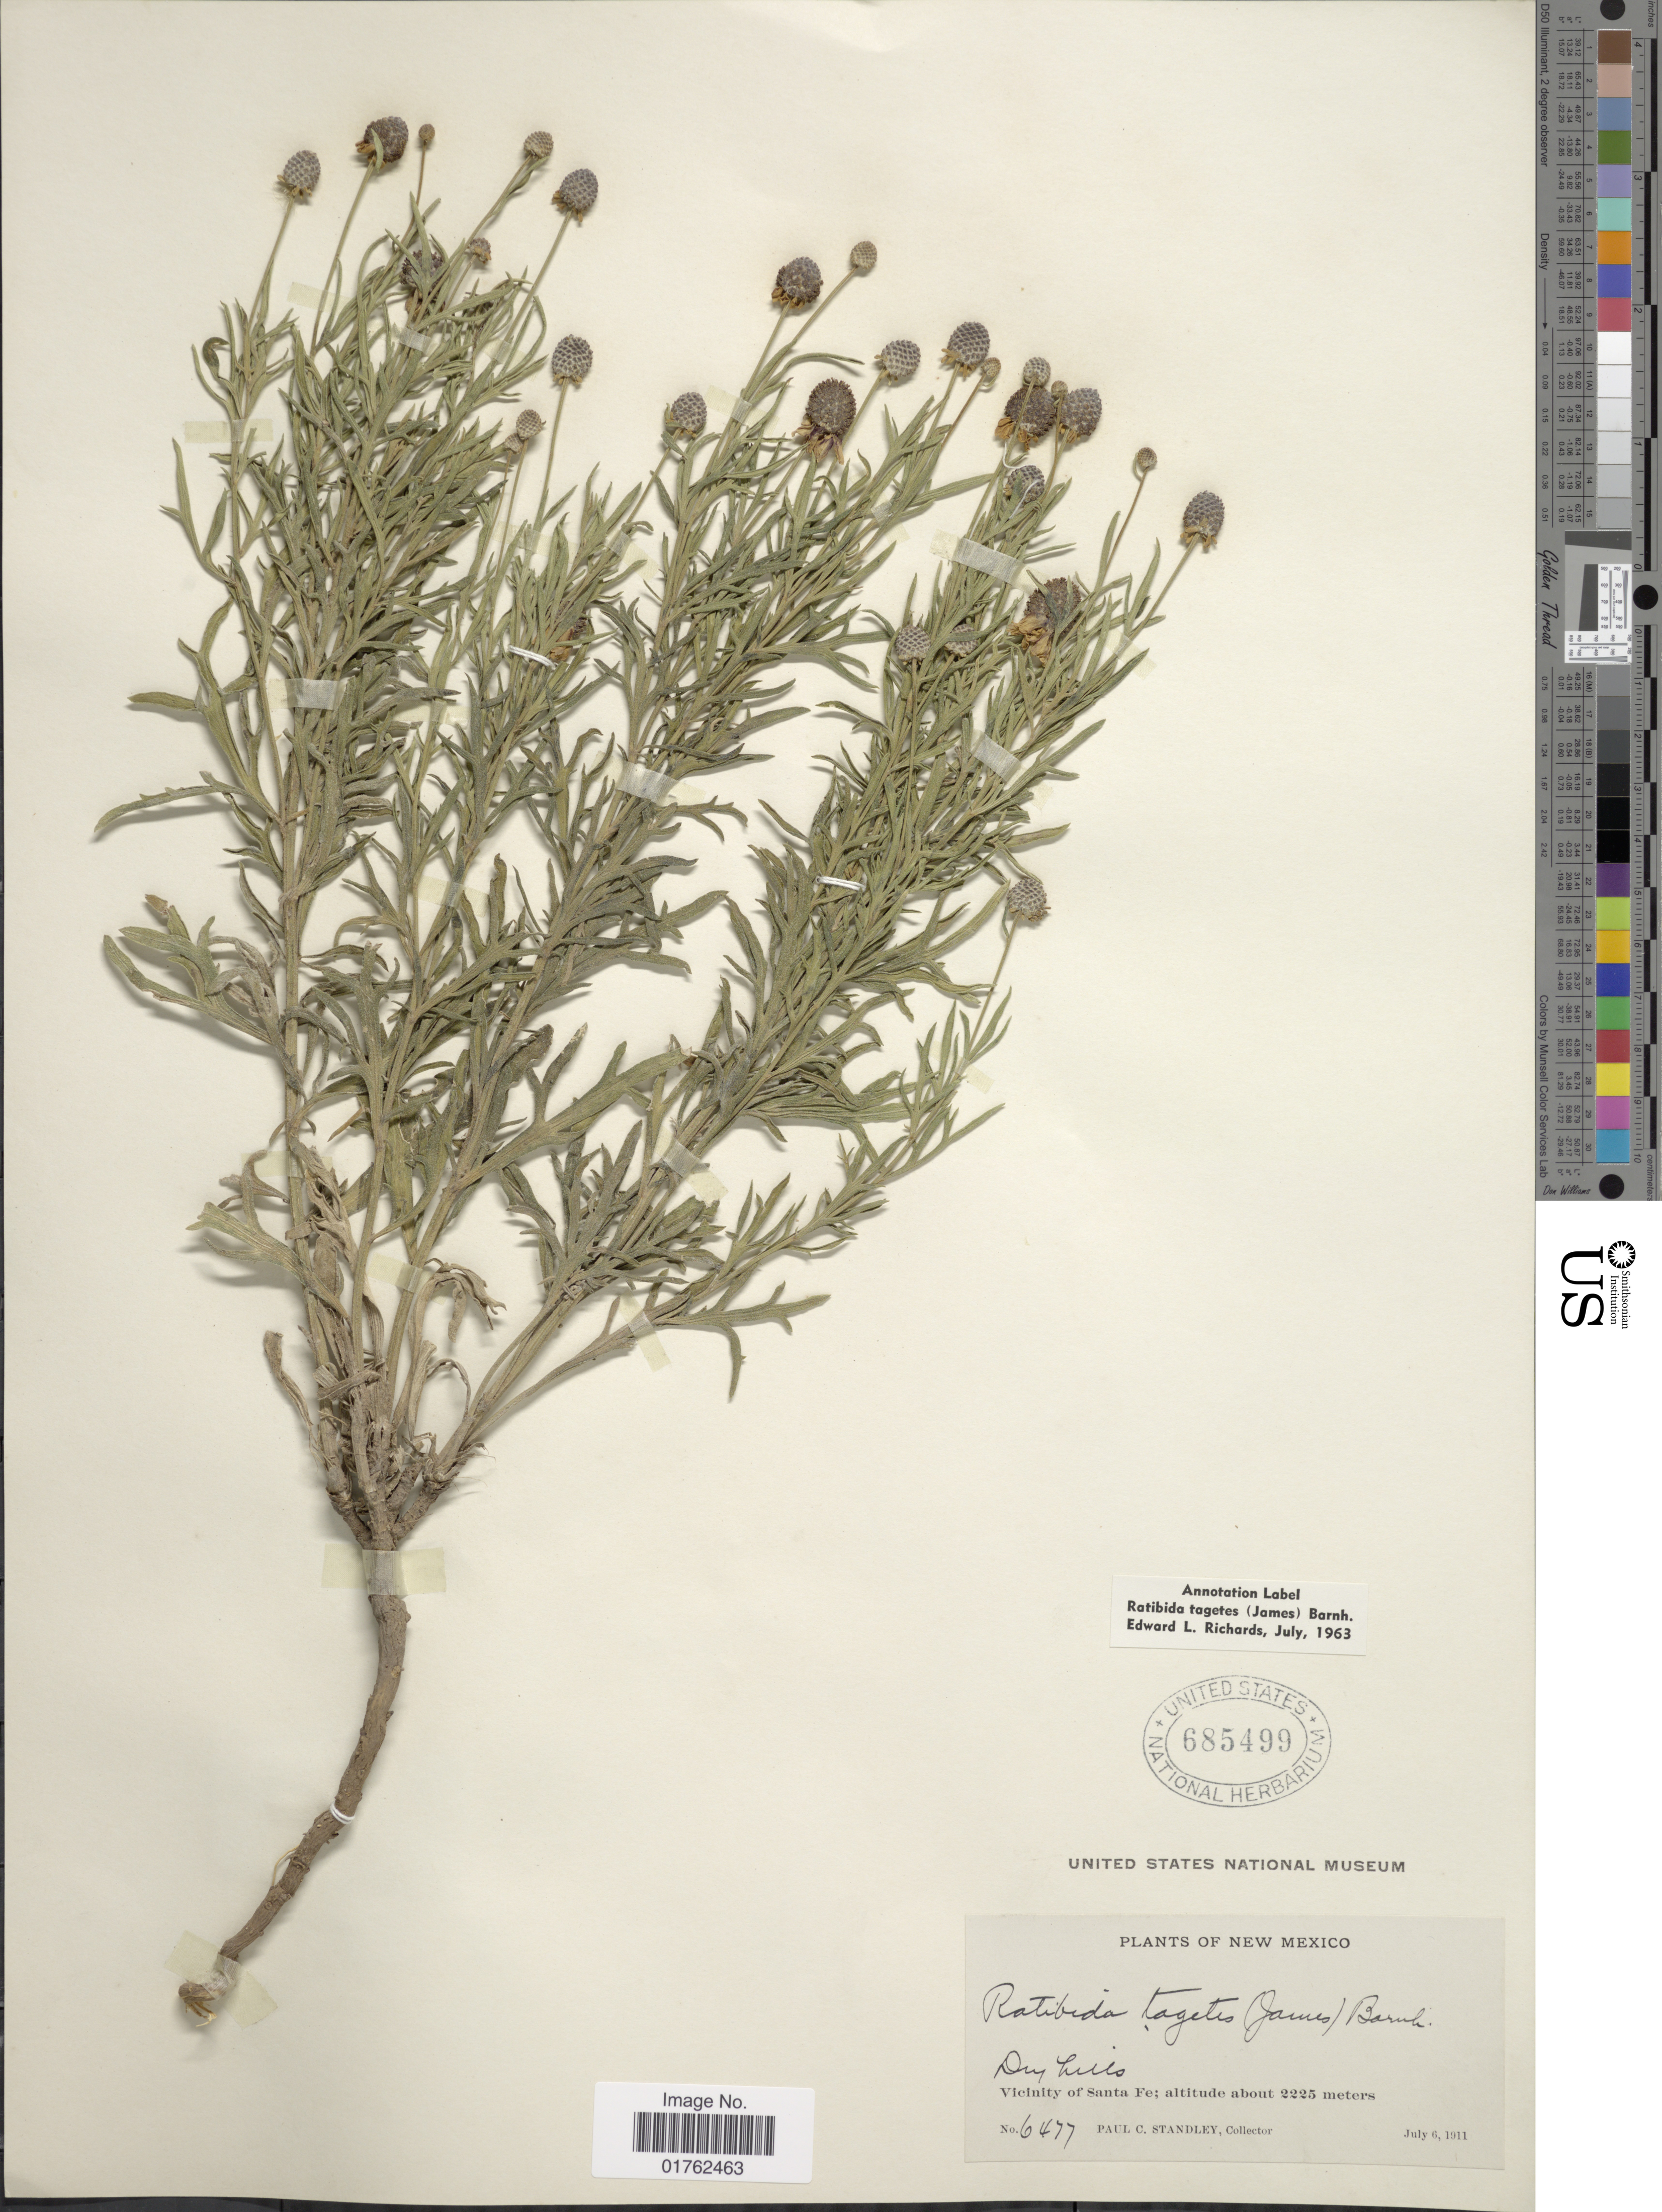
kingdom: Plantae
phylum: Tracheophyta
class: Magnoliopsida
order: Asterales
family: Asteraceae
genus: Ratibida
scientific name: Ratibida tagetes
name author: (James) Barnhart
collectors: P. C. Standley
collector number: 6477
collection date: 1911-07-06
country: United States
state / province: New Mexico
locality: Vicinity of Santa Fe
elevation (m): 2225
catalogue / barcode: US 685499